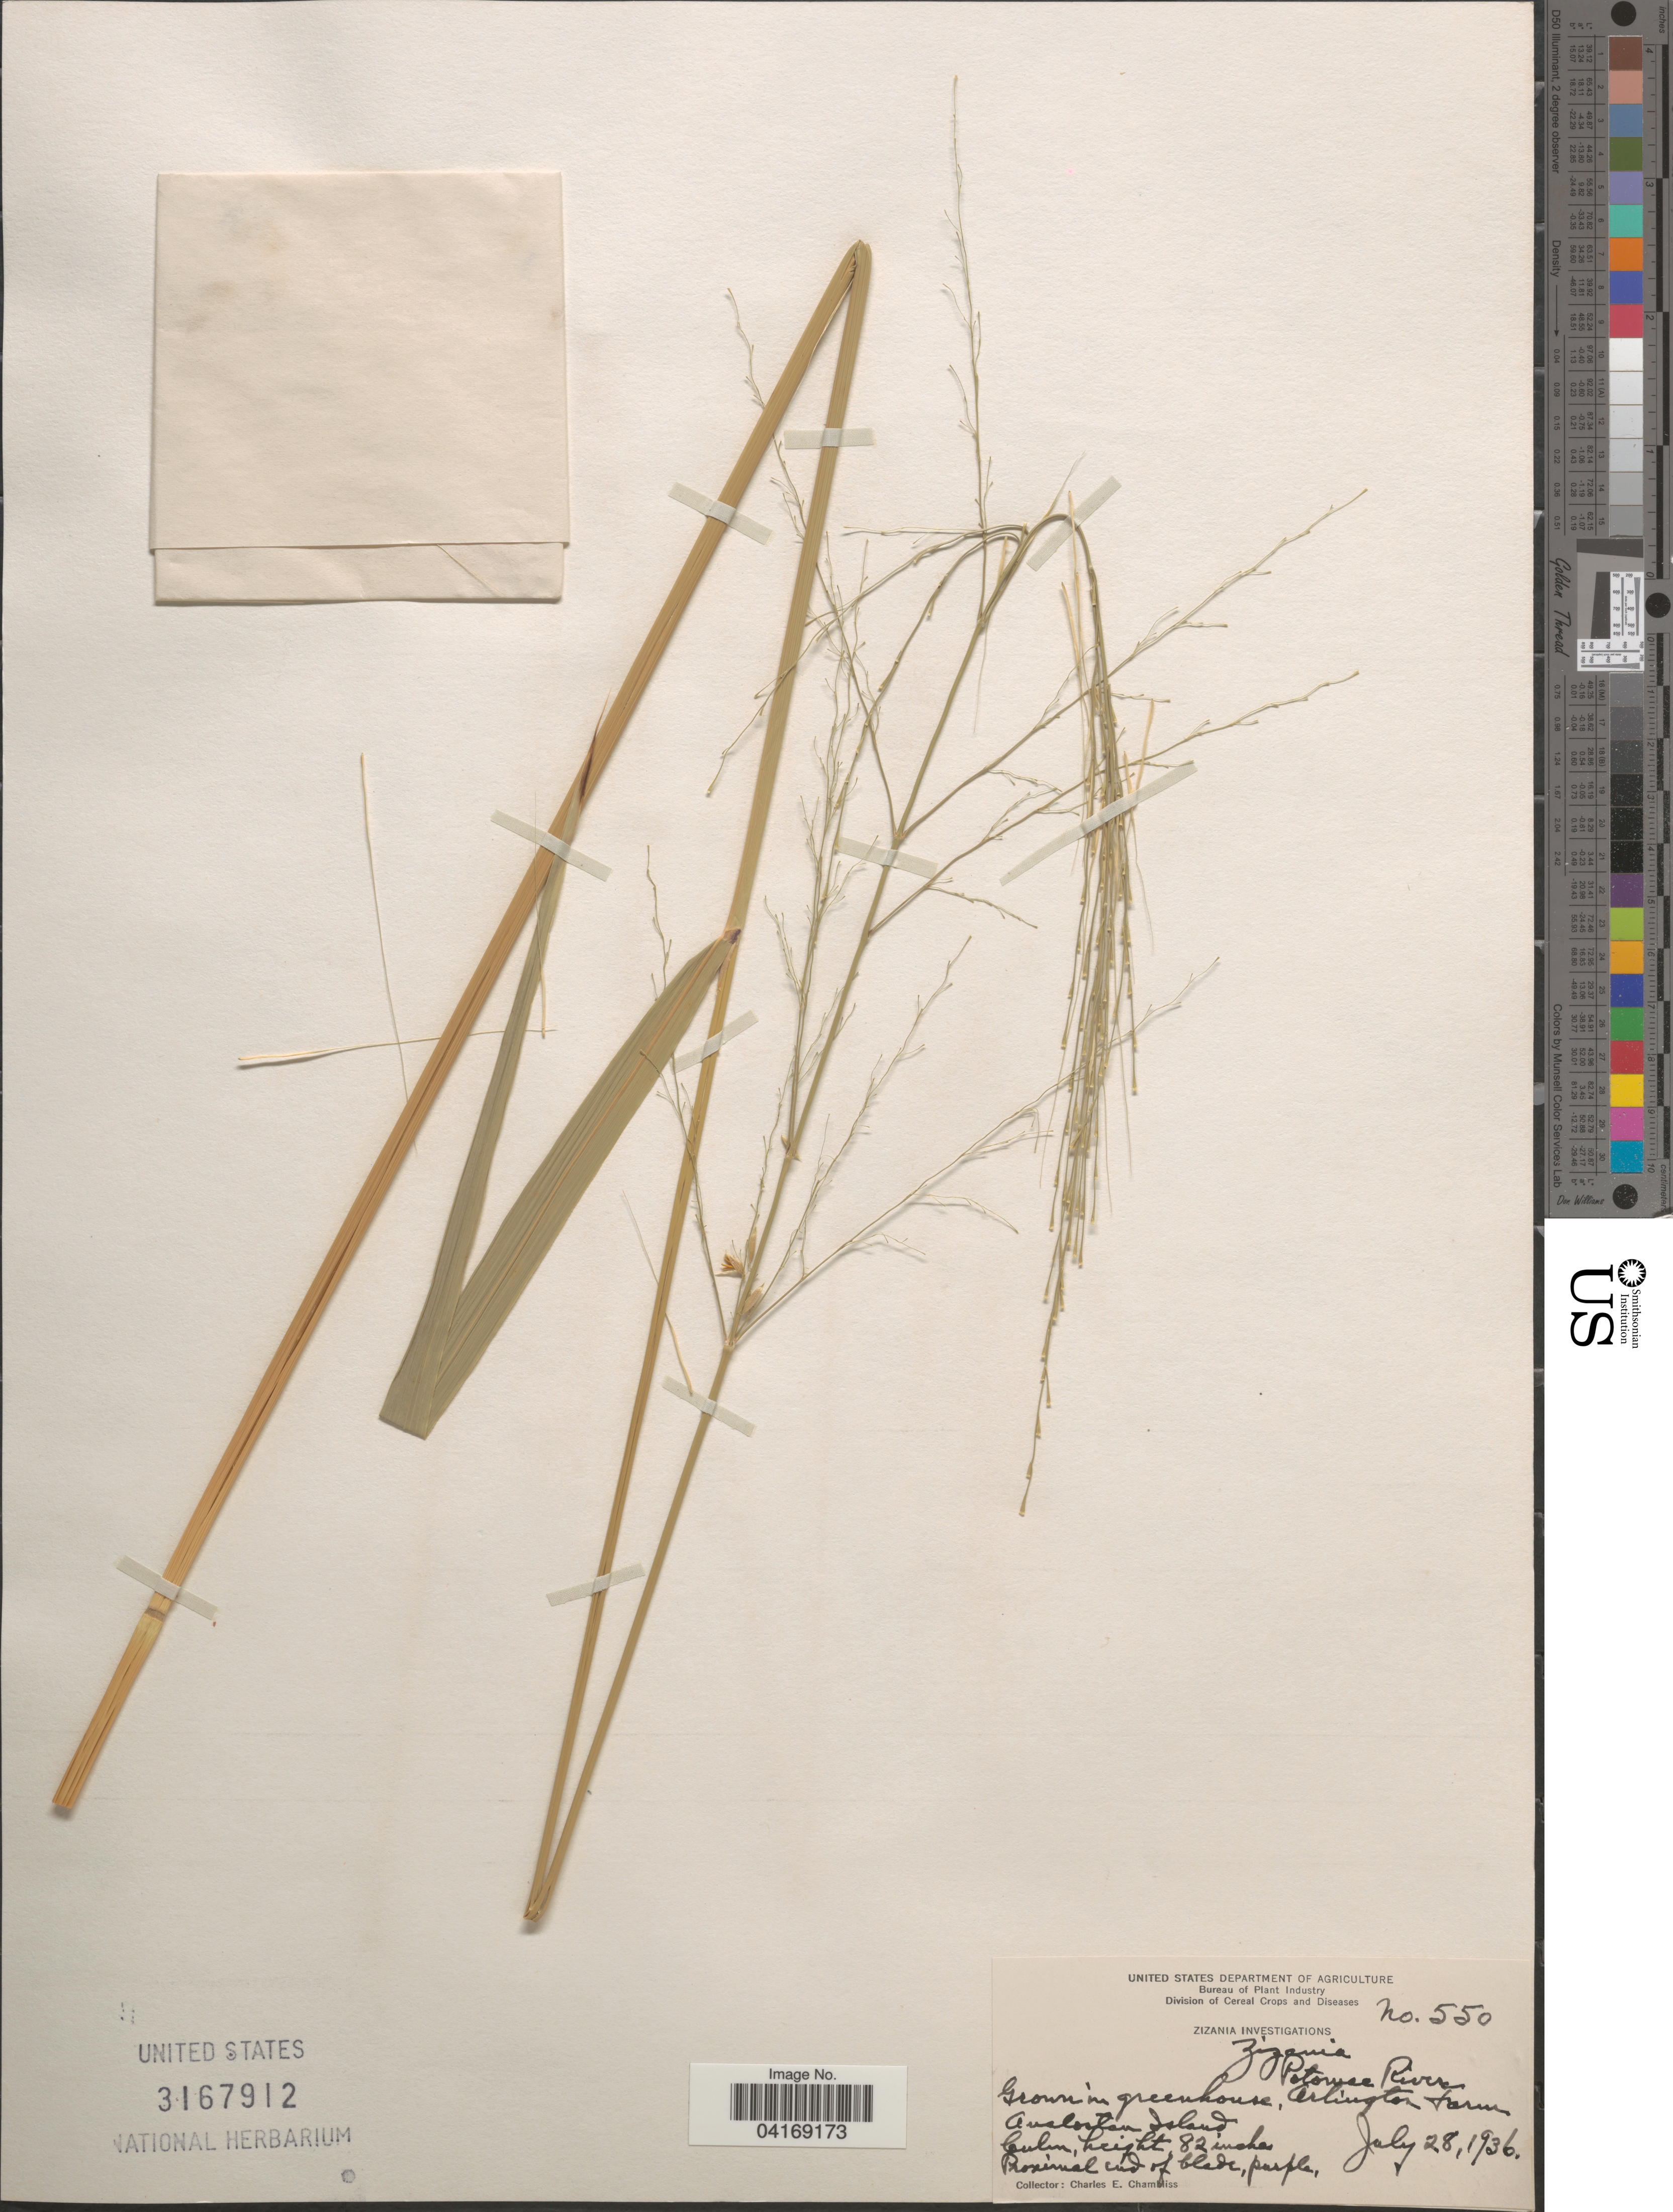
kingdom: Plantae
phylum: Tracheophyta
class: Liliopsida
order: Poales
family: Poaceae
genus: Zizania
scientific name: Zizania sp.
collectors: C. Chambliss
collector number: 550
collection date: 1936-07-28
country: United States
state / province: District of Columbia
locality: Potomac River. Grown in greenhouse, Arlington Farm. Analostan Island.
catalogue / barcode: US 3167912